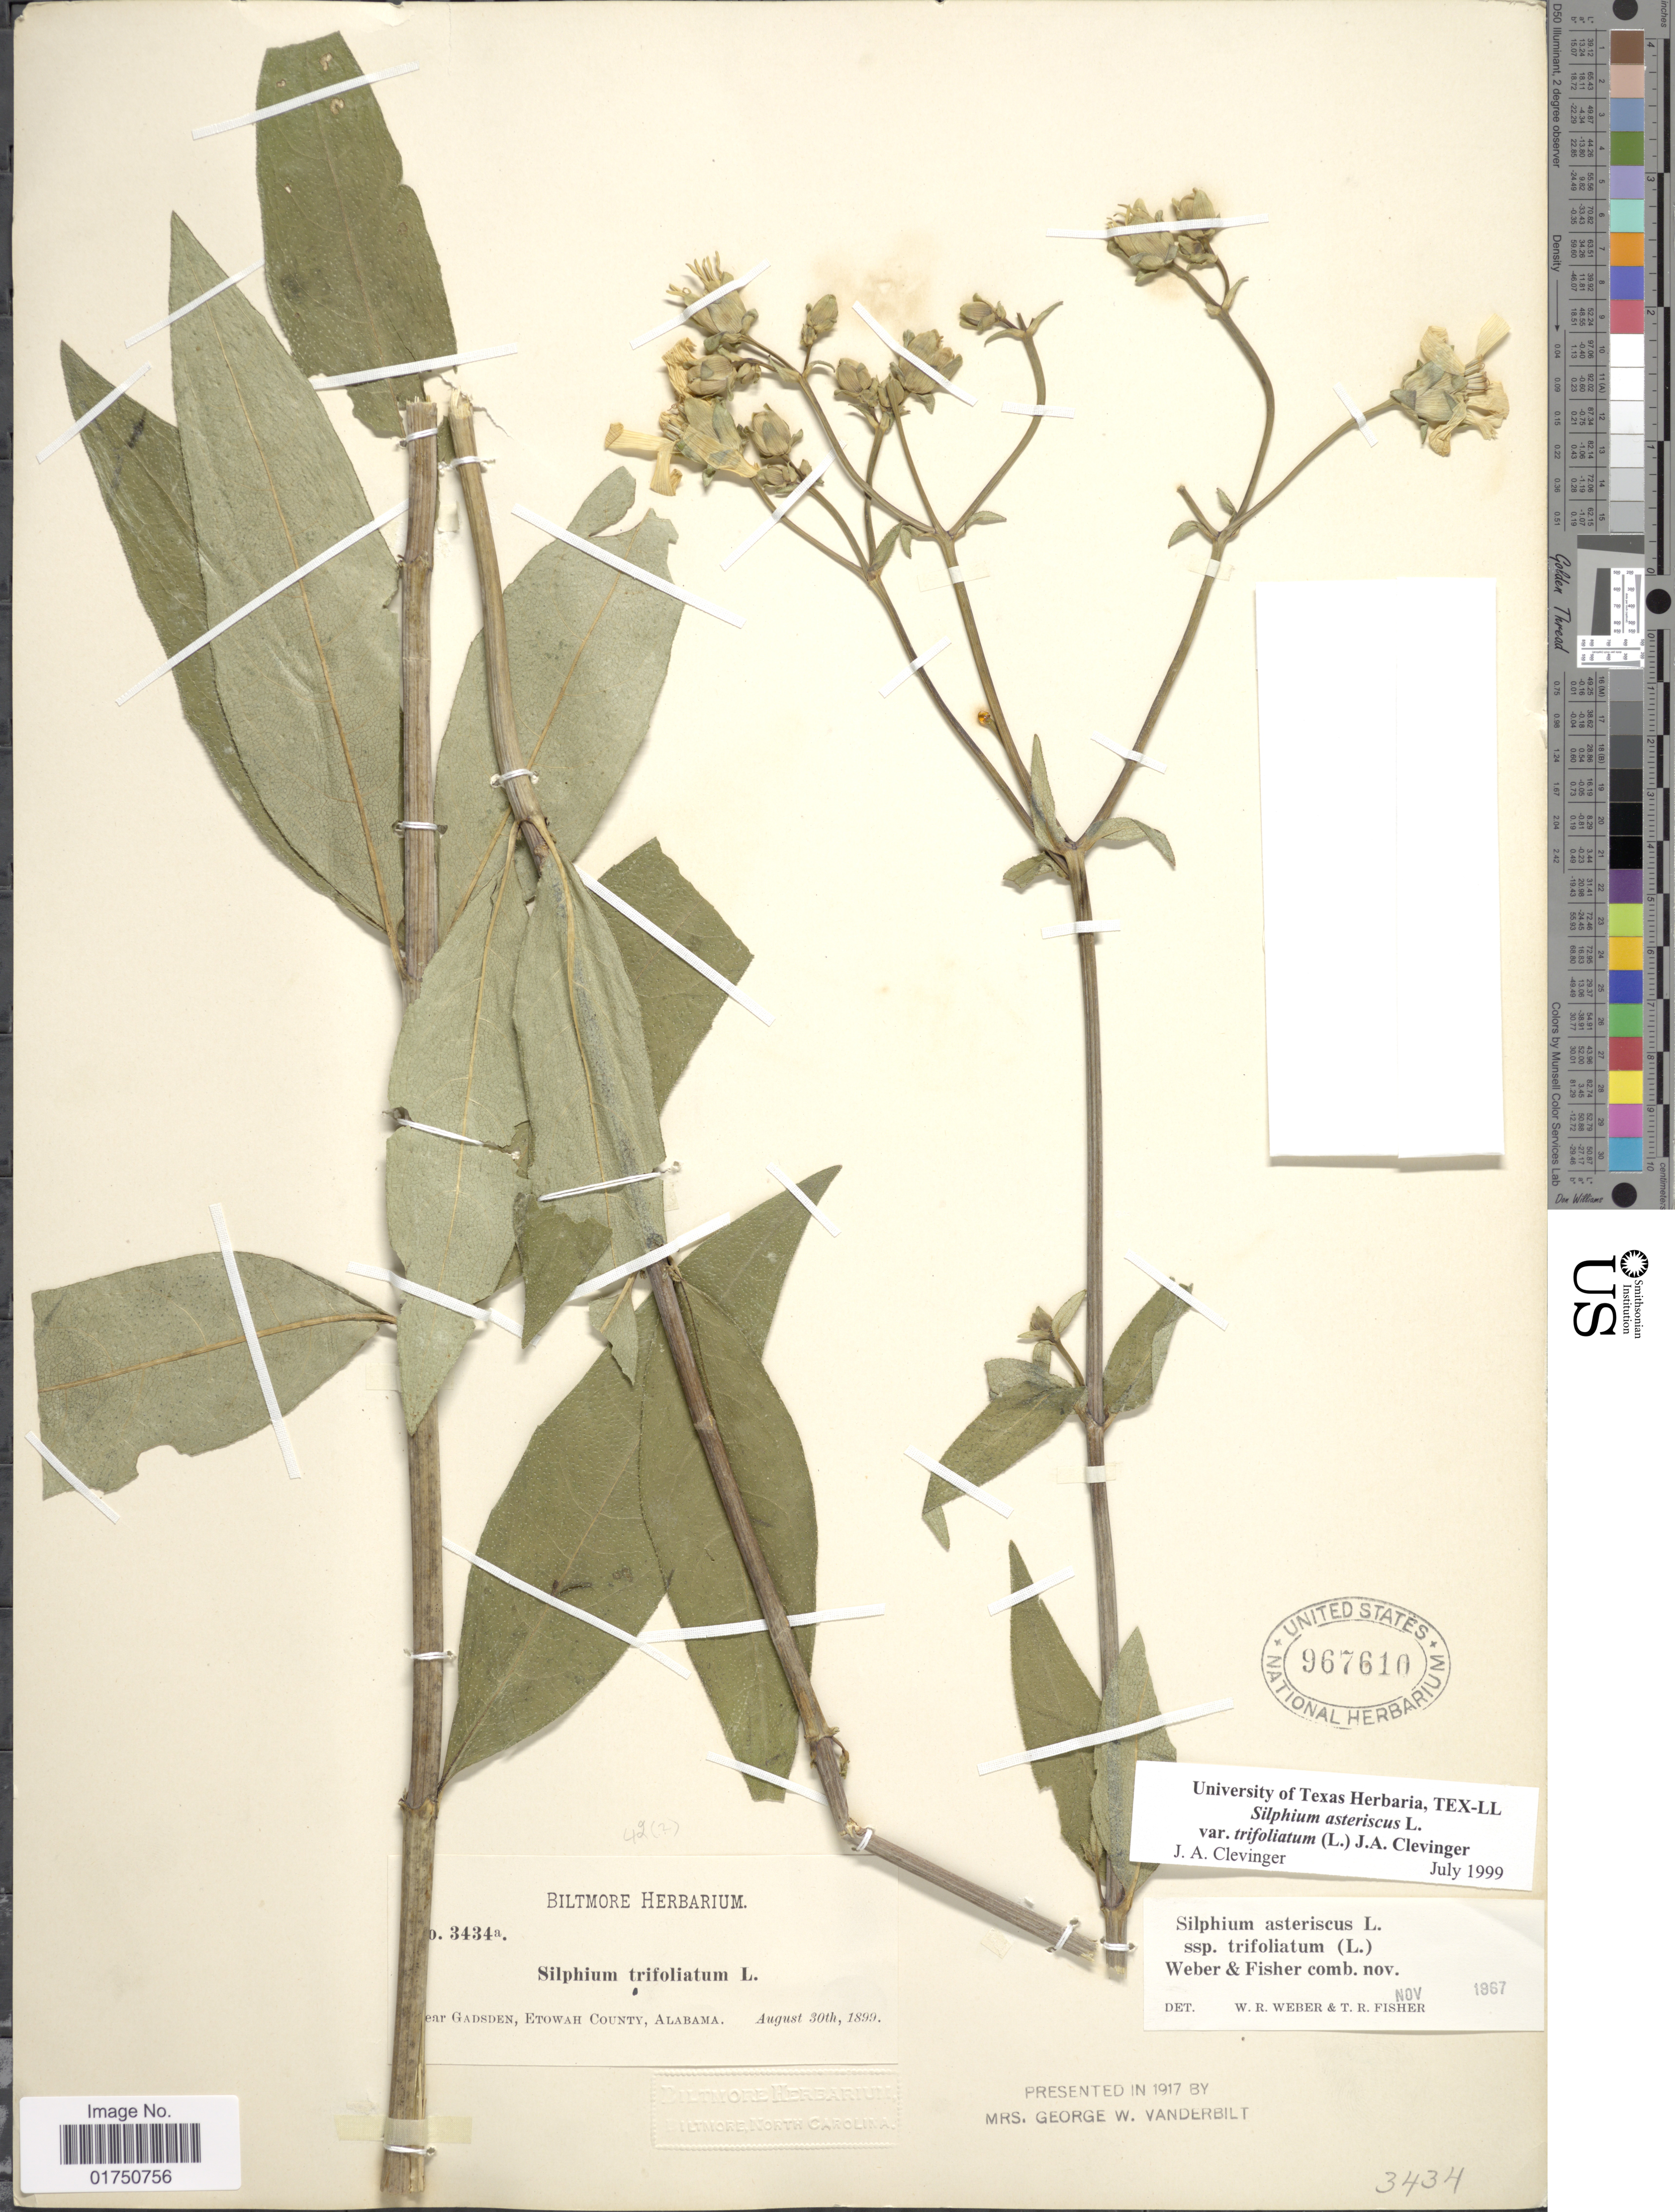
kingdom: Plantae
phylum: Tracheophyta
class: Magnoliopsida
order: Asterales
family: Asteraceae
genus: Silphium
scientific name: Silphium asteriscus var. trifoliatum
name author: (L.) Clevinger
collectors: ex herb. Biltmore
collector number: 3434a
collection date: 1899-08-30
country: United States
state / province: Alabama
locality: Near Gadsden, Etowah County, Alabama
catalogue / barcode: US 967610